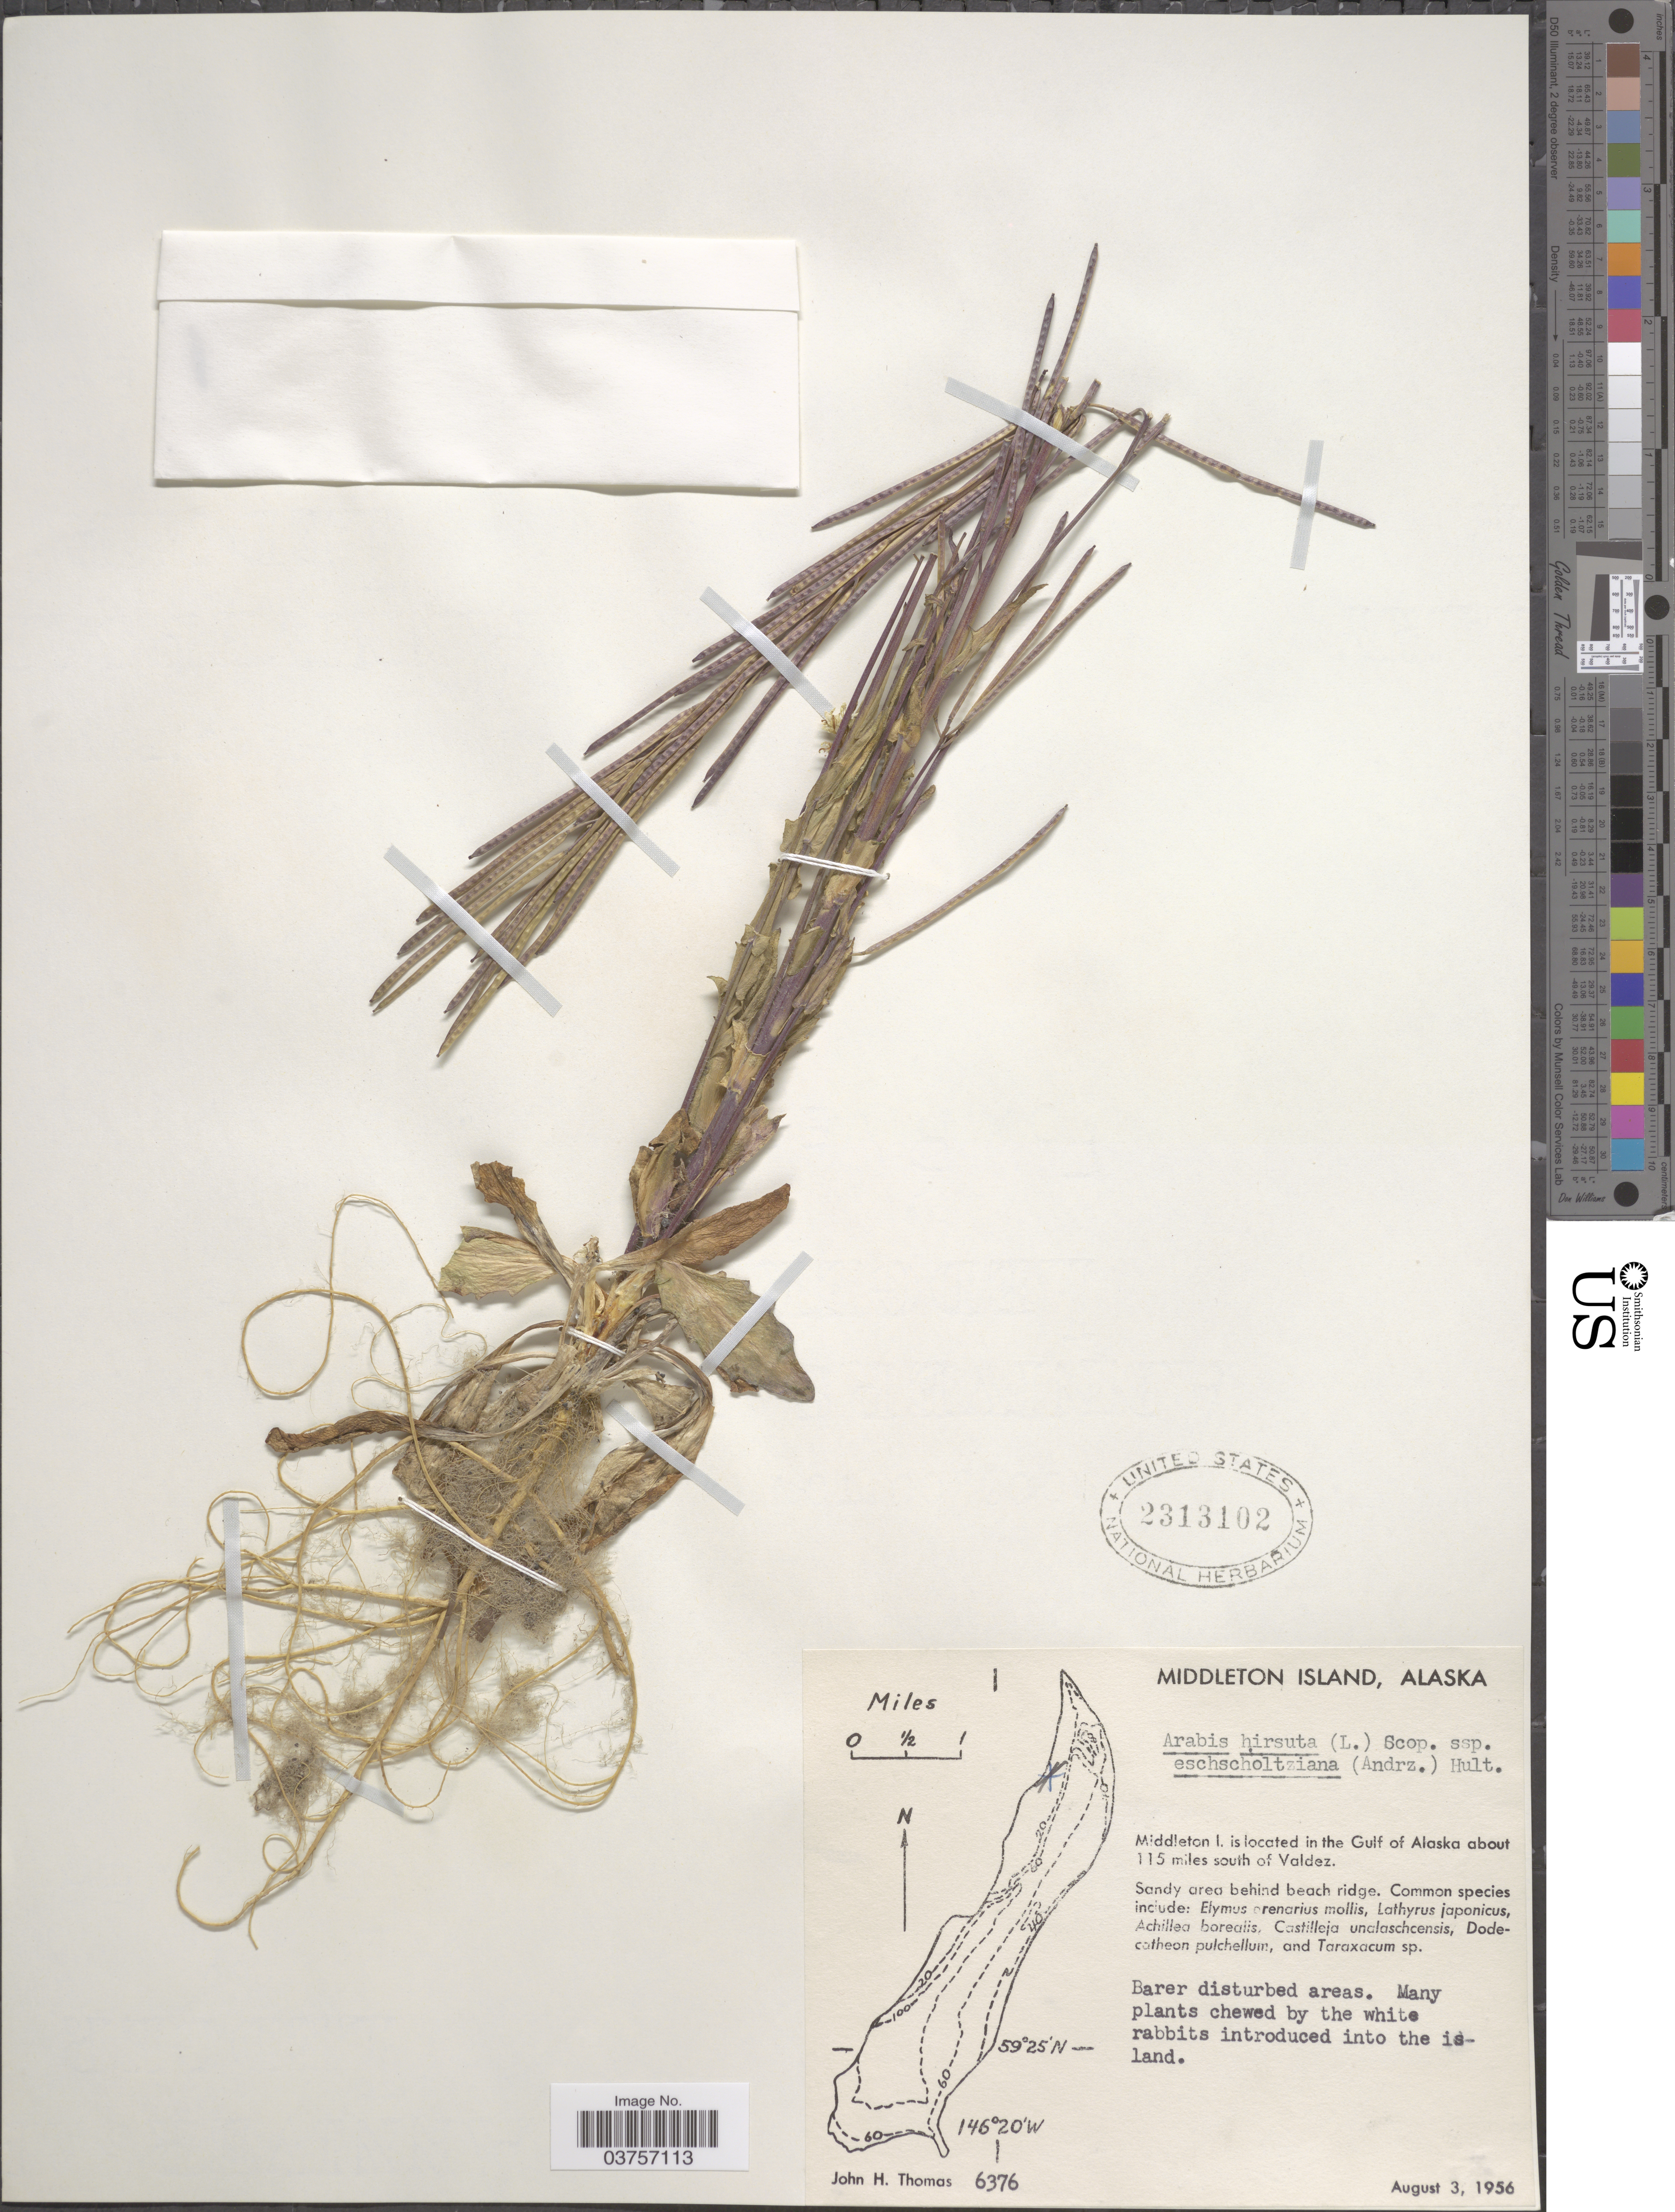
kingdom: Plantae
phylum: Tracheophyta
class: Magnoliopsida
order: Brassicales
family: Brassicaceae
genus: Arabis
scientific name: Arabis hirsuta var. eschscholtziana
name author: (Andrz. ex Ledeb.) Rollins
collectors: J. H. Thomas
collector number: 6376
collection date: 1956-08-03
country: United States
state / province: Alaska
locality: Middleton Island. Middleton I. is located in the Gulf of Alaska about 115 miles south of Valdez. Sandy area behind beach ridge.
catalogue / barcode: US 2313102